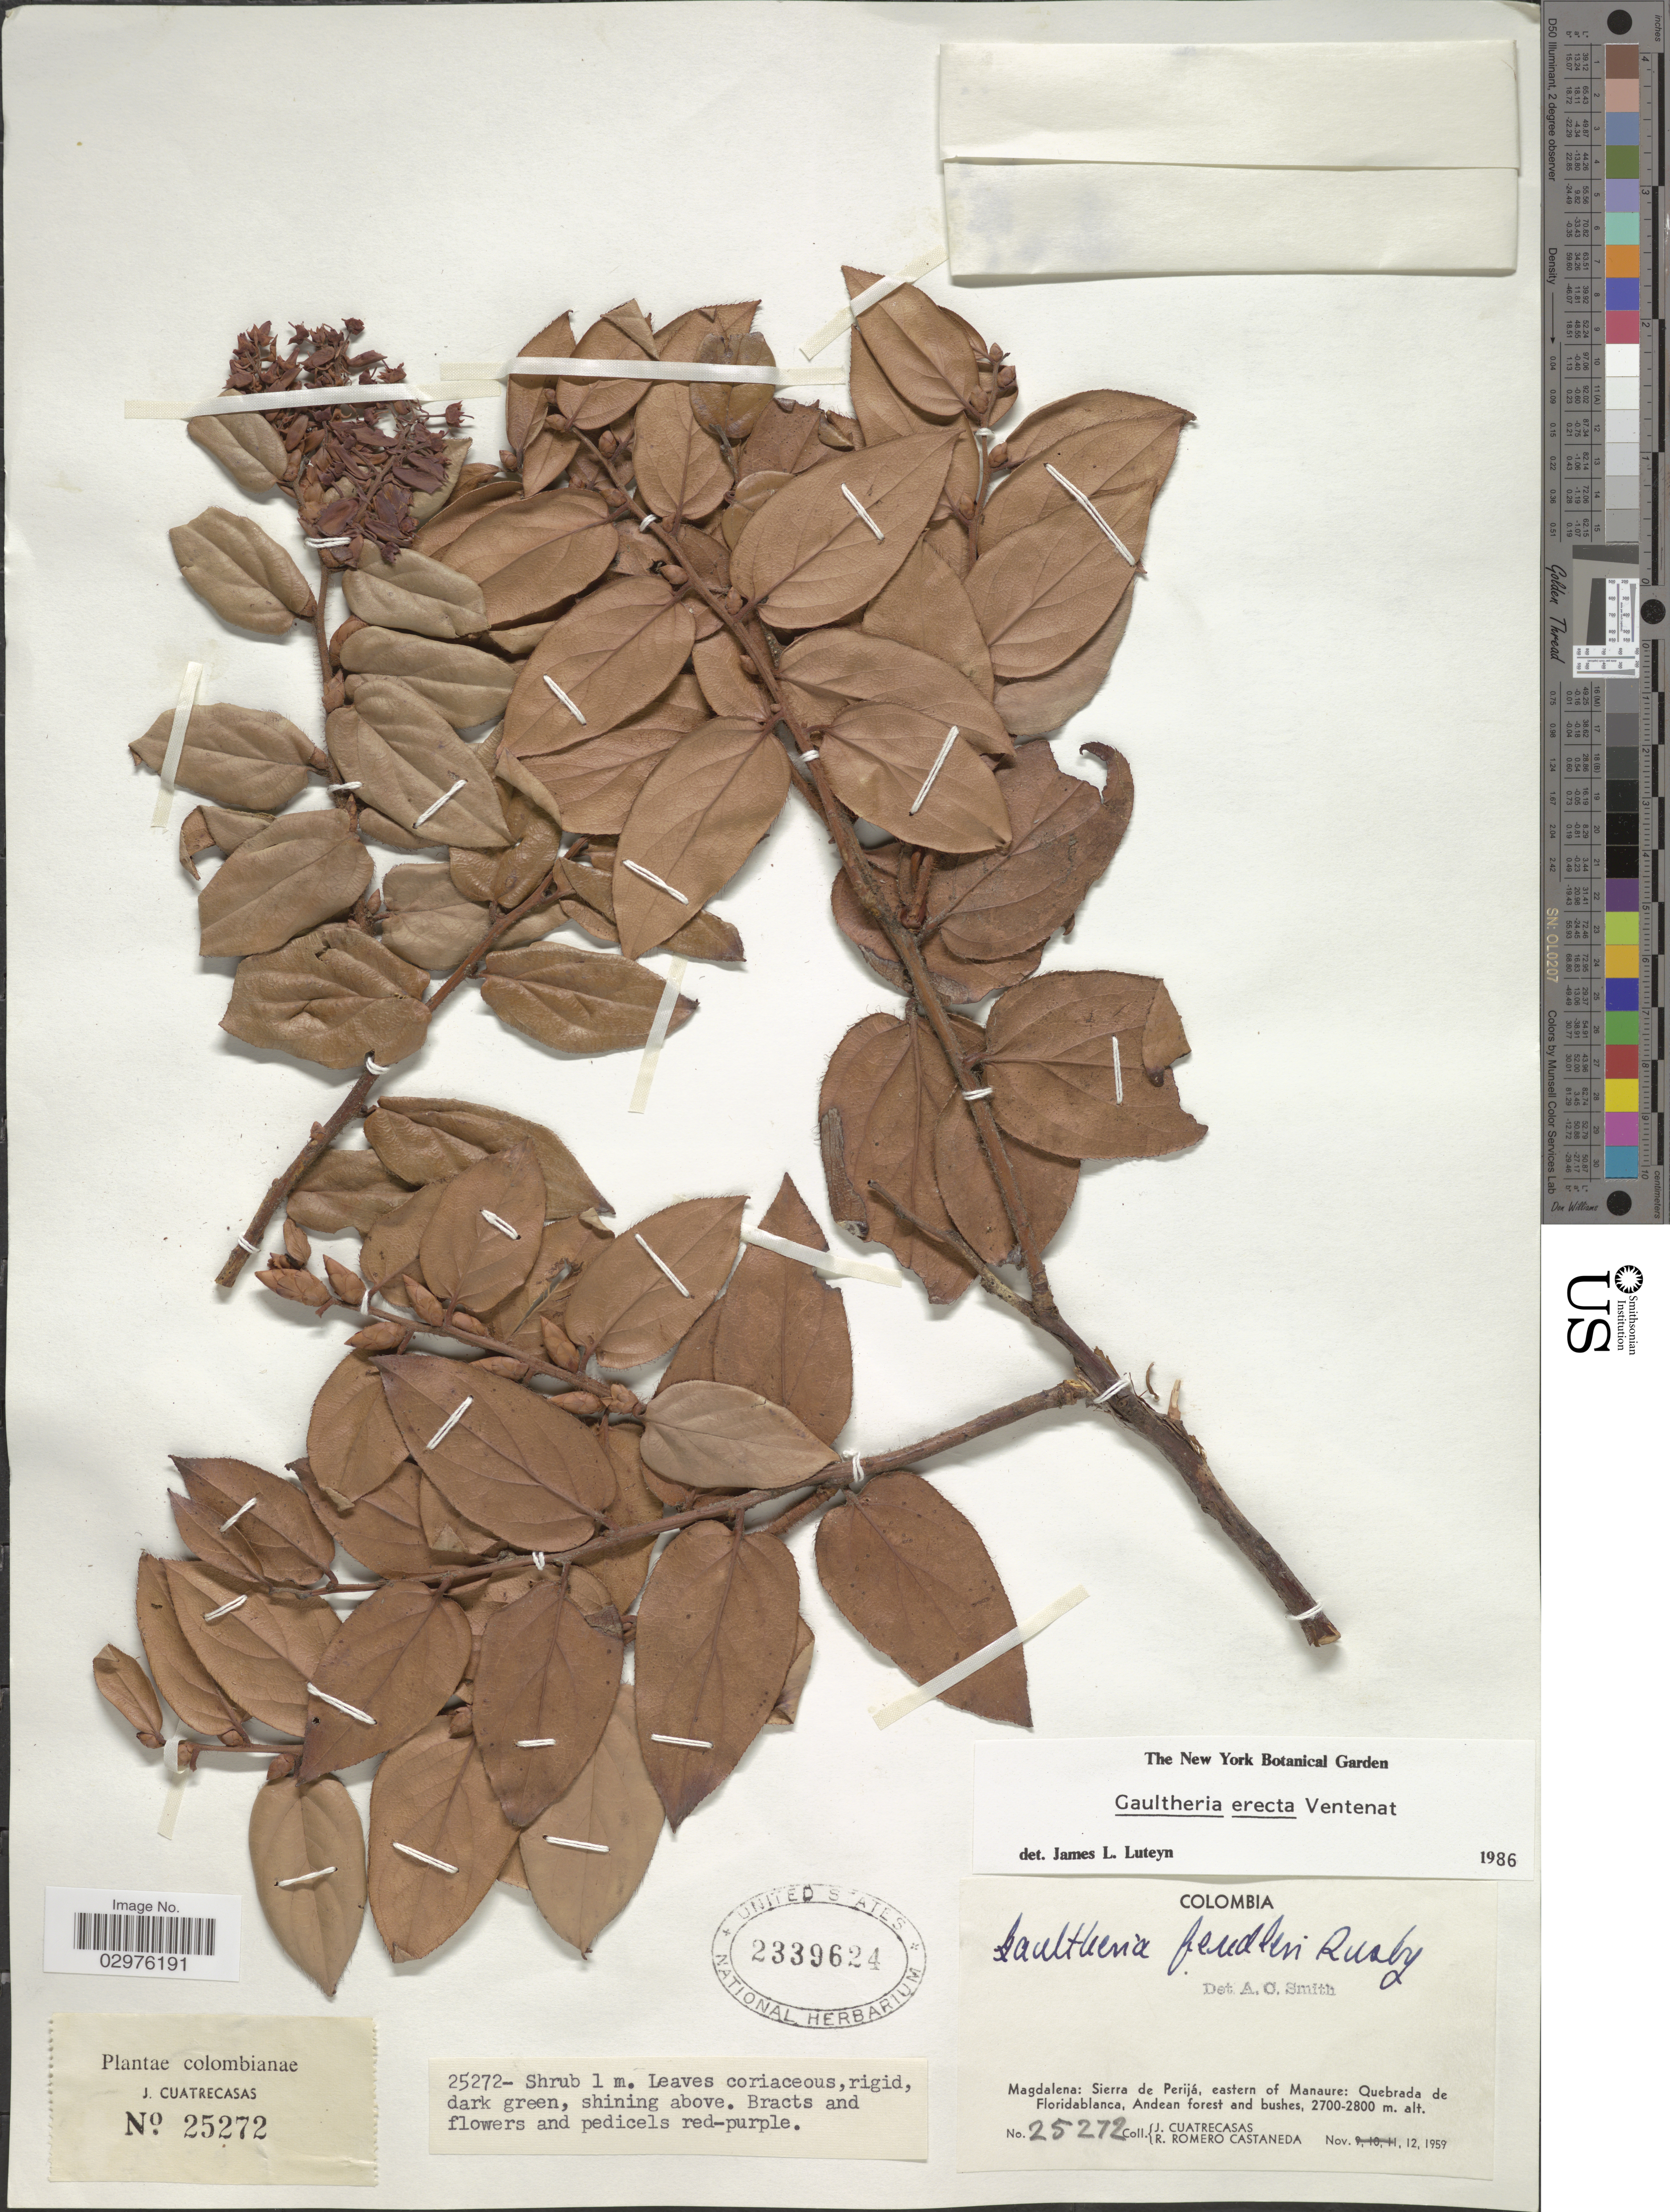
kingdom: Plantae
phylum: Tracheophyta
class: Magnoliopsida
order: Ericales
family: Ericaceae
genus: Gaultheria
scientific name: Gaultheria erecta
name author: Vent.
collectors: J. Cuatrecasas & R. Romero Castañeda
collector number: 25272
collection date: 1959-11-12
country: Colombia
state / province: Magdalena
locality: Magdalena: Sierra de Perijá, eastern of Manaure: Quebrada de Floridablanca, Andean forest and bushes.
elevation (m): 2700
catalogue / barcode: US 2339624